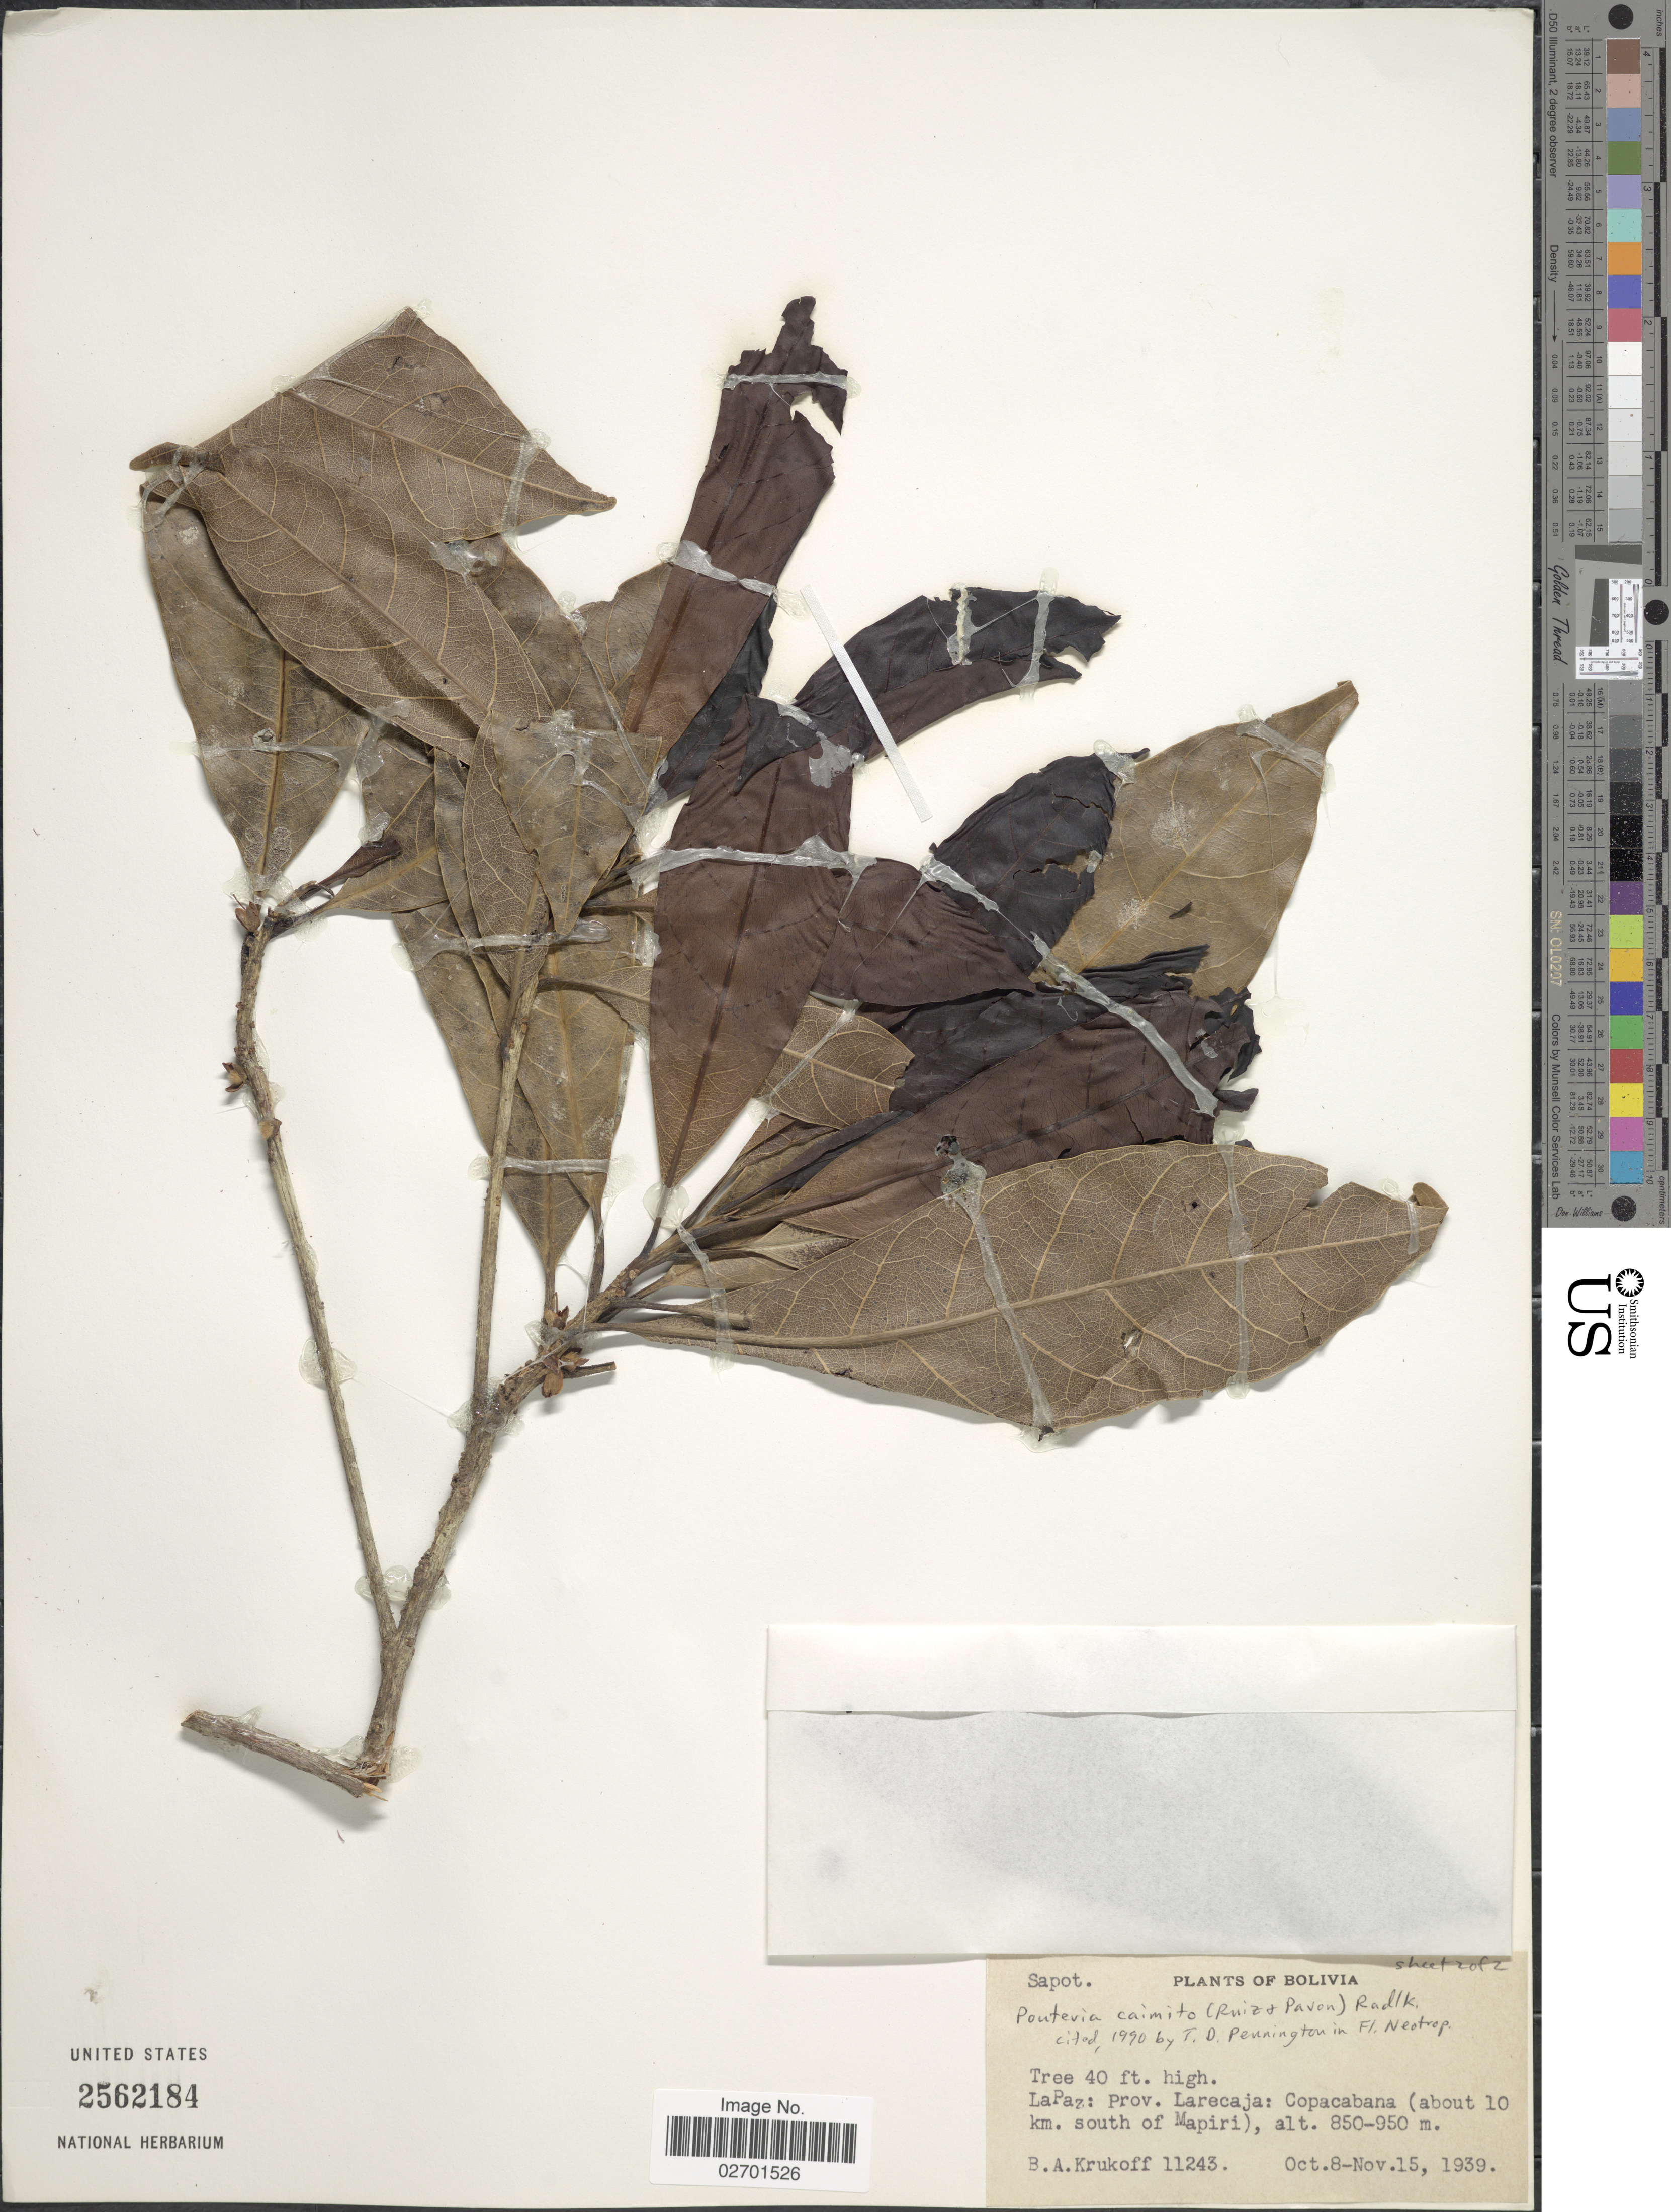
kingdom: Plantae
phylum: Tracheophyta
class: Magnoliopsida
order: Ericales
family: Sapotaceae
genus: Pouteria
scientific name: Pouteria caimito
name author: (Ruiz & Pav.) Radlk.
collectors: B. A. Krukoff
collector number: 11243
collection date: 1939-10-08/1939-11-15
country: Bolivia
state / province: La Paz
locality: Province of Larecaja: Copacabana (about 10 km. south of Mapiri).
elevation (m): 850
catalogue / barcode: US 2562184